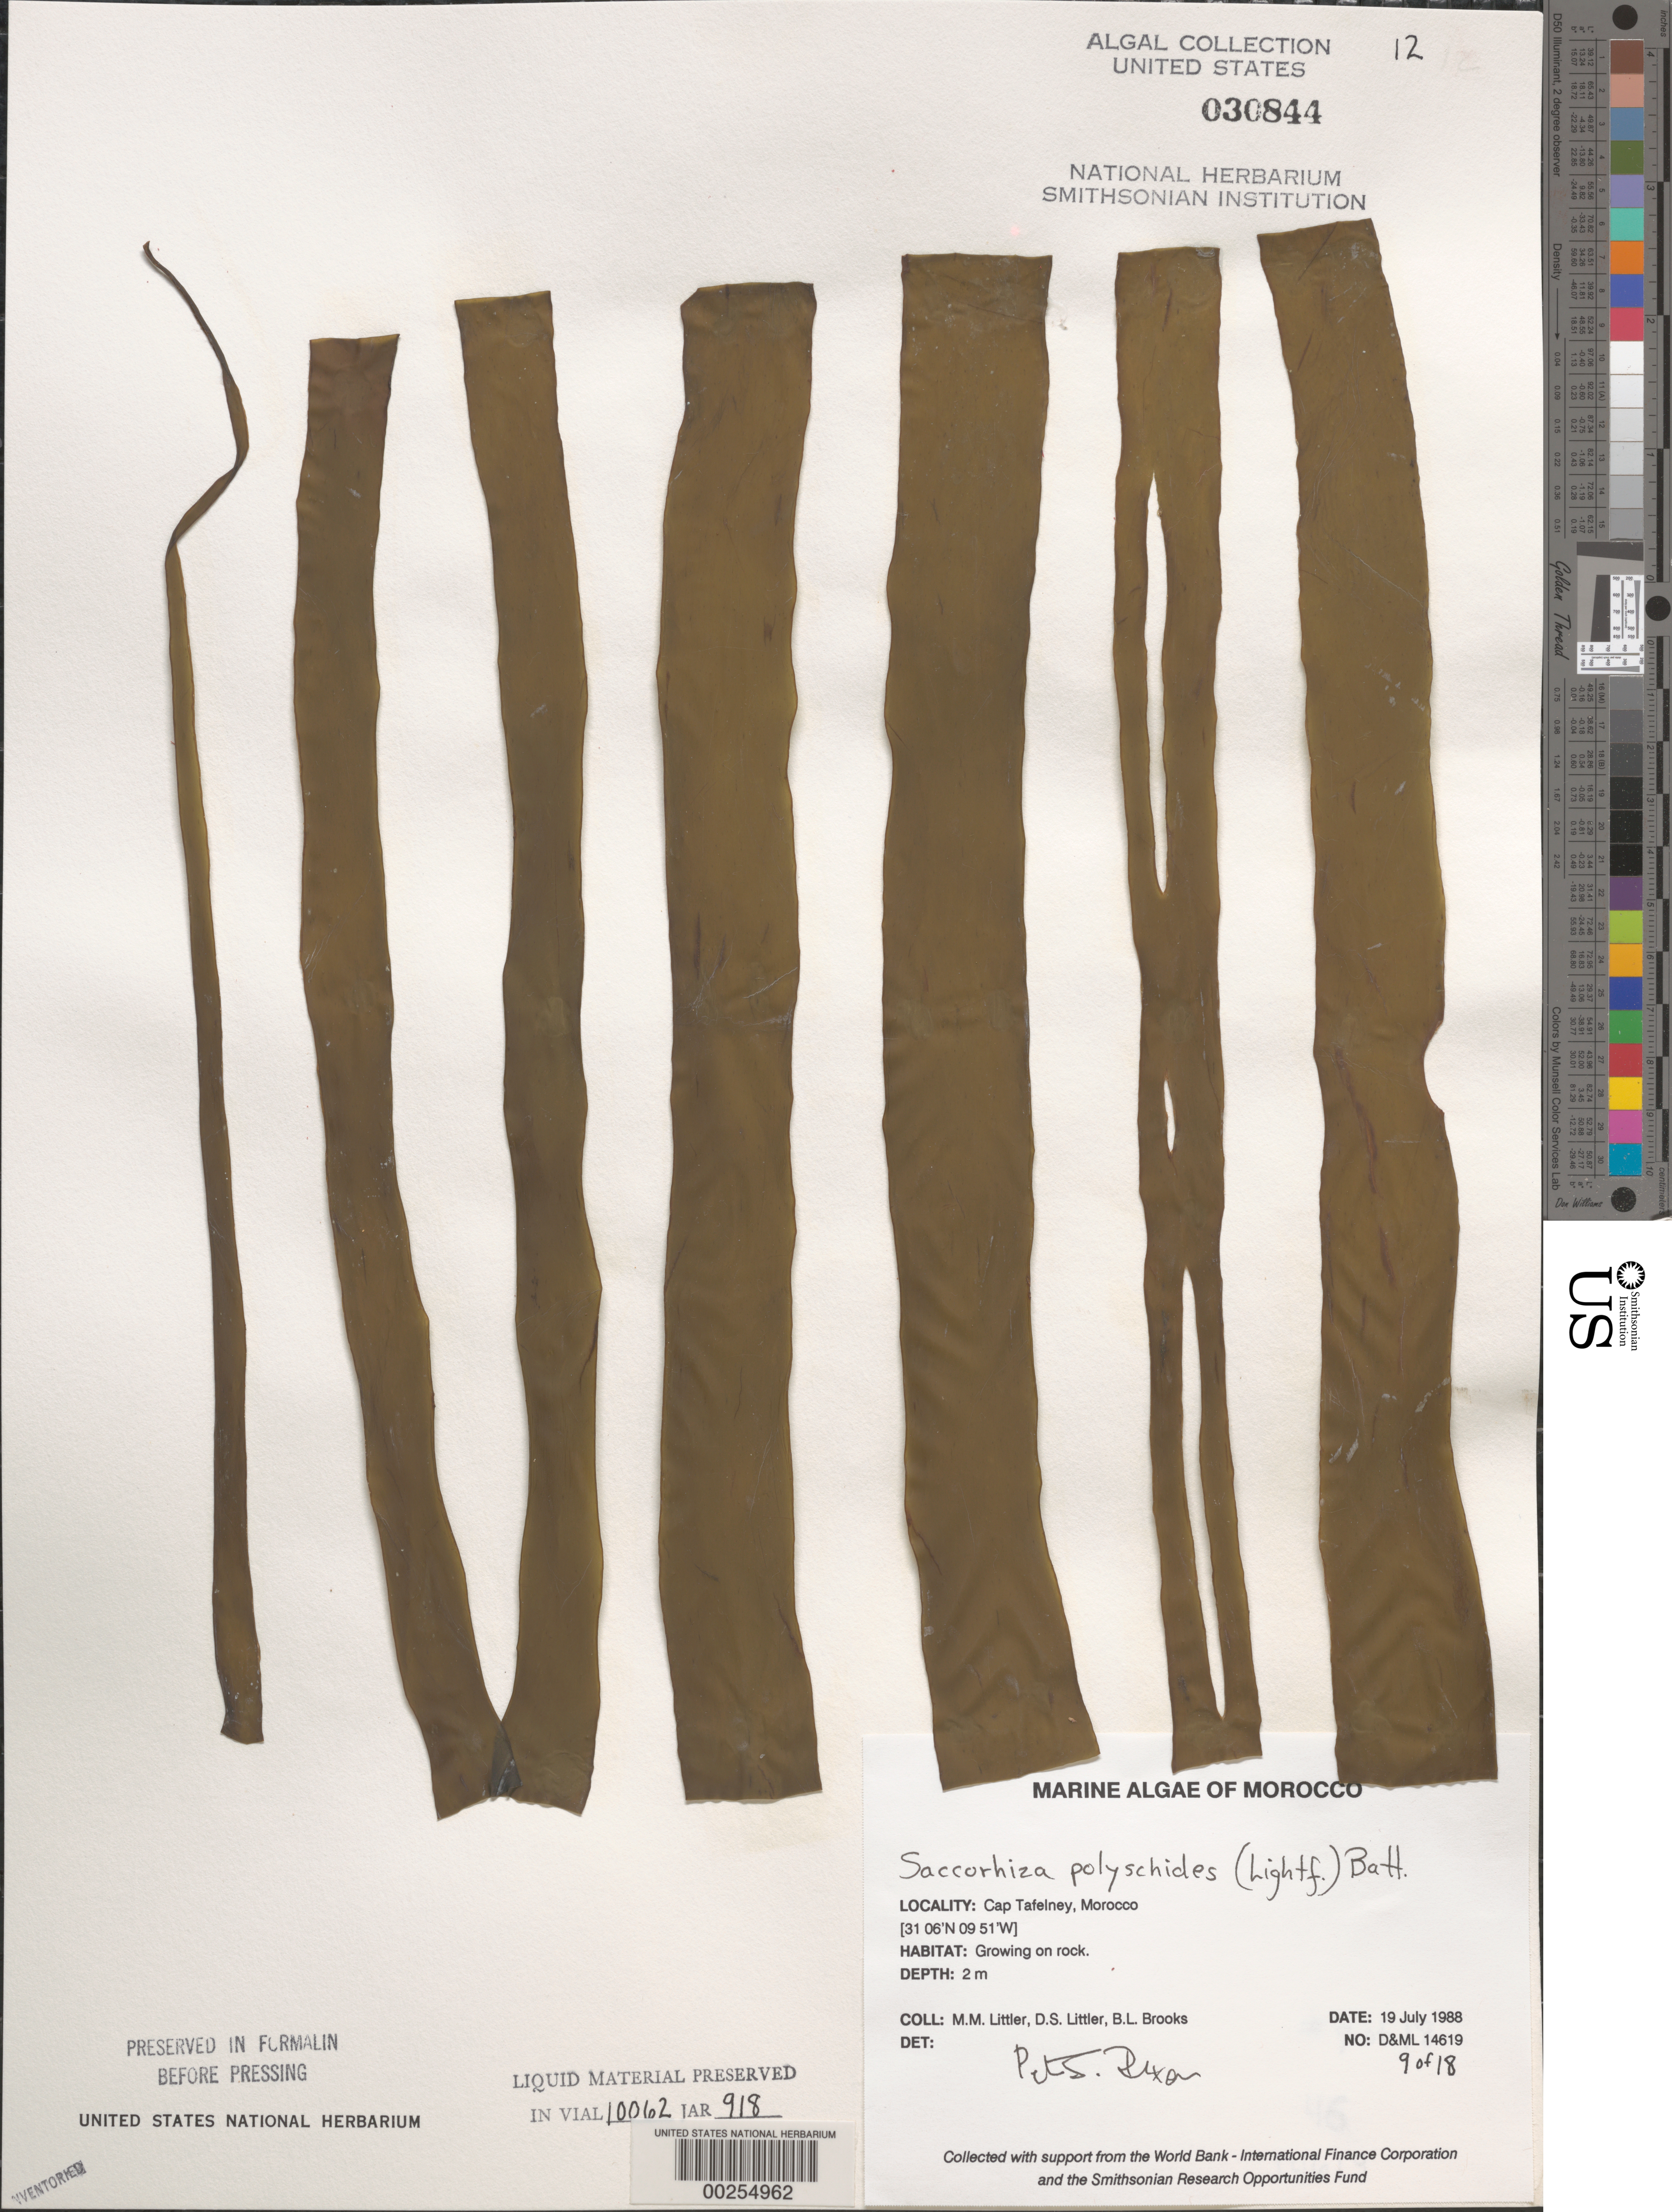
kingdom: Chromista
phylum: Foraminifera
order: Astrorhizida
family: Hyperamminidae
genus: Saccorhiza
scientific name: Saccorhiza polyschides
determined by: Dixon, P. S.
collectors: M. M. Littler, D. S. Littler & B. Brooks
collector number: D&ML 14619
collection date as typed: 19 Jul 1988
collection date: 1988-07-19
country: Morocco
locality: Cap Tafelney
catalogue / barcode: US 30844